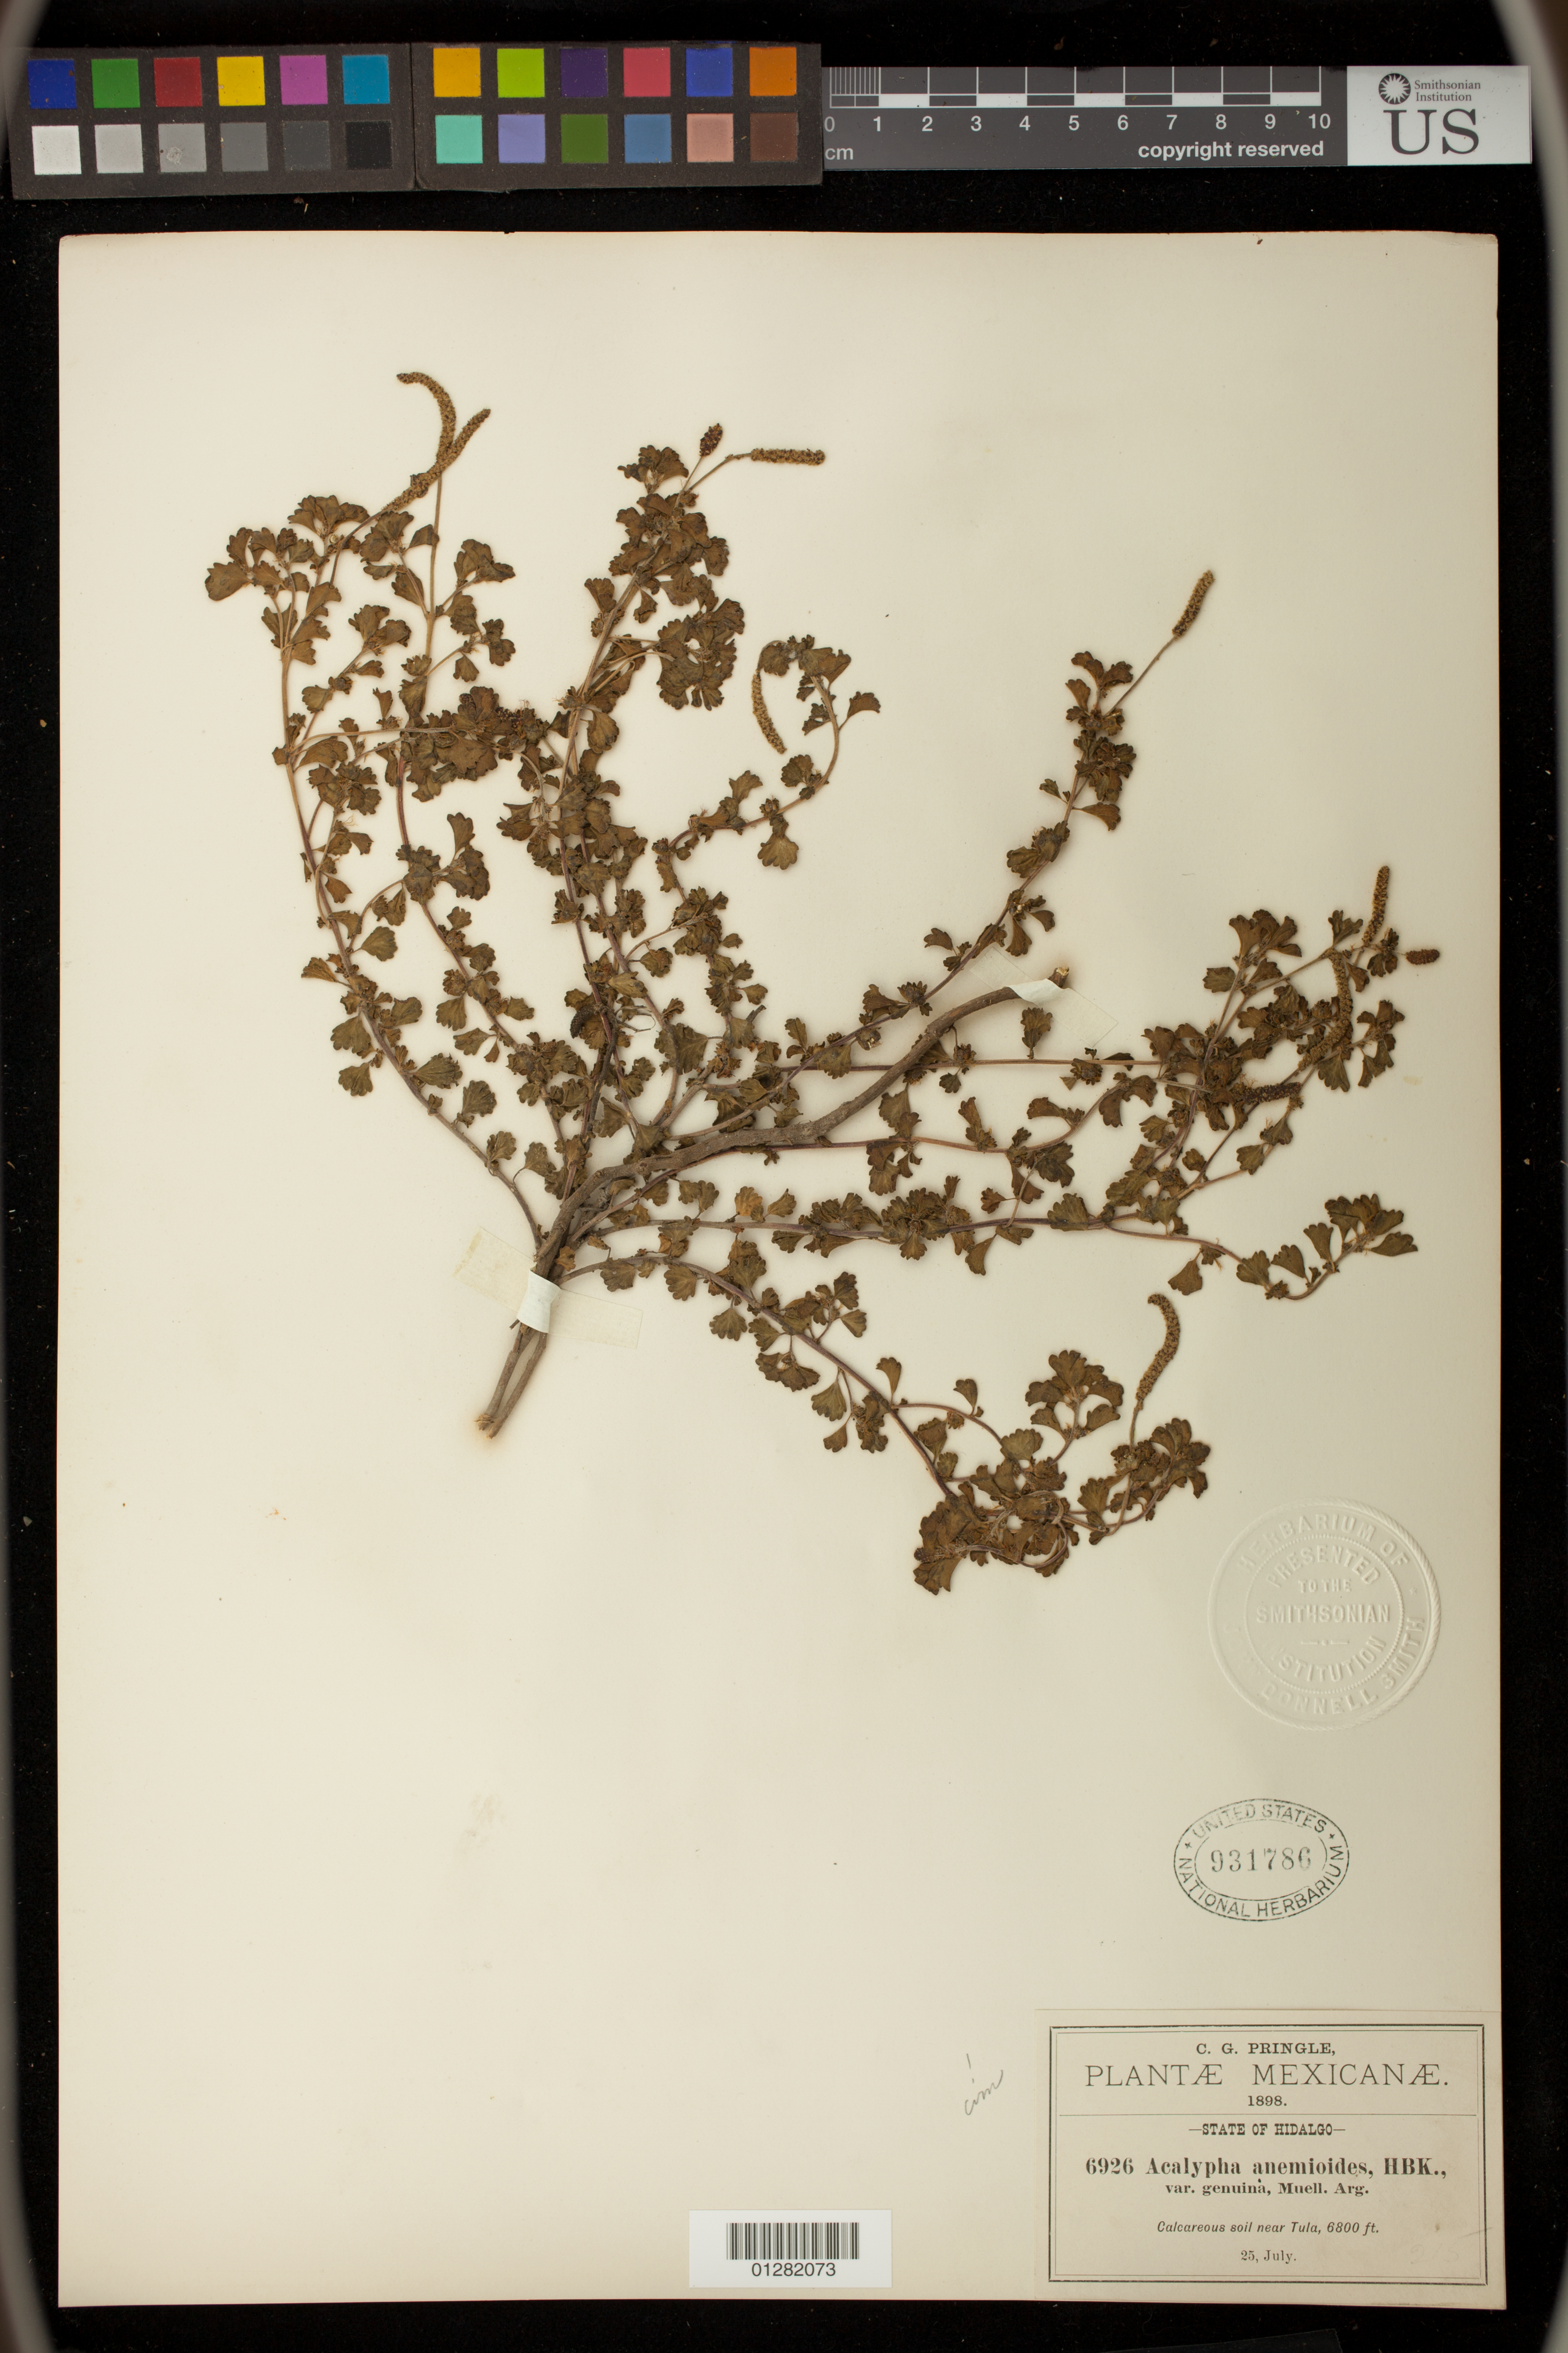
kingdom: Plantae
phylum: Tracheophyta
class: Magnoliopsida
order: Malpighiales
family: Euphorbiaceae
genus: Acalypha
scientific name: Acalypha anemioides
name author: Kunth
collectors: C. G. Pringle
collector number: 6926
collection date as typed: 25 Jul 1898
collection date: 1898-07-25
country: Mexico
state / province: Hidalgo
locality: Near Tula.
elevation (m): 2073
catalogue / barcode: US 931786